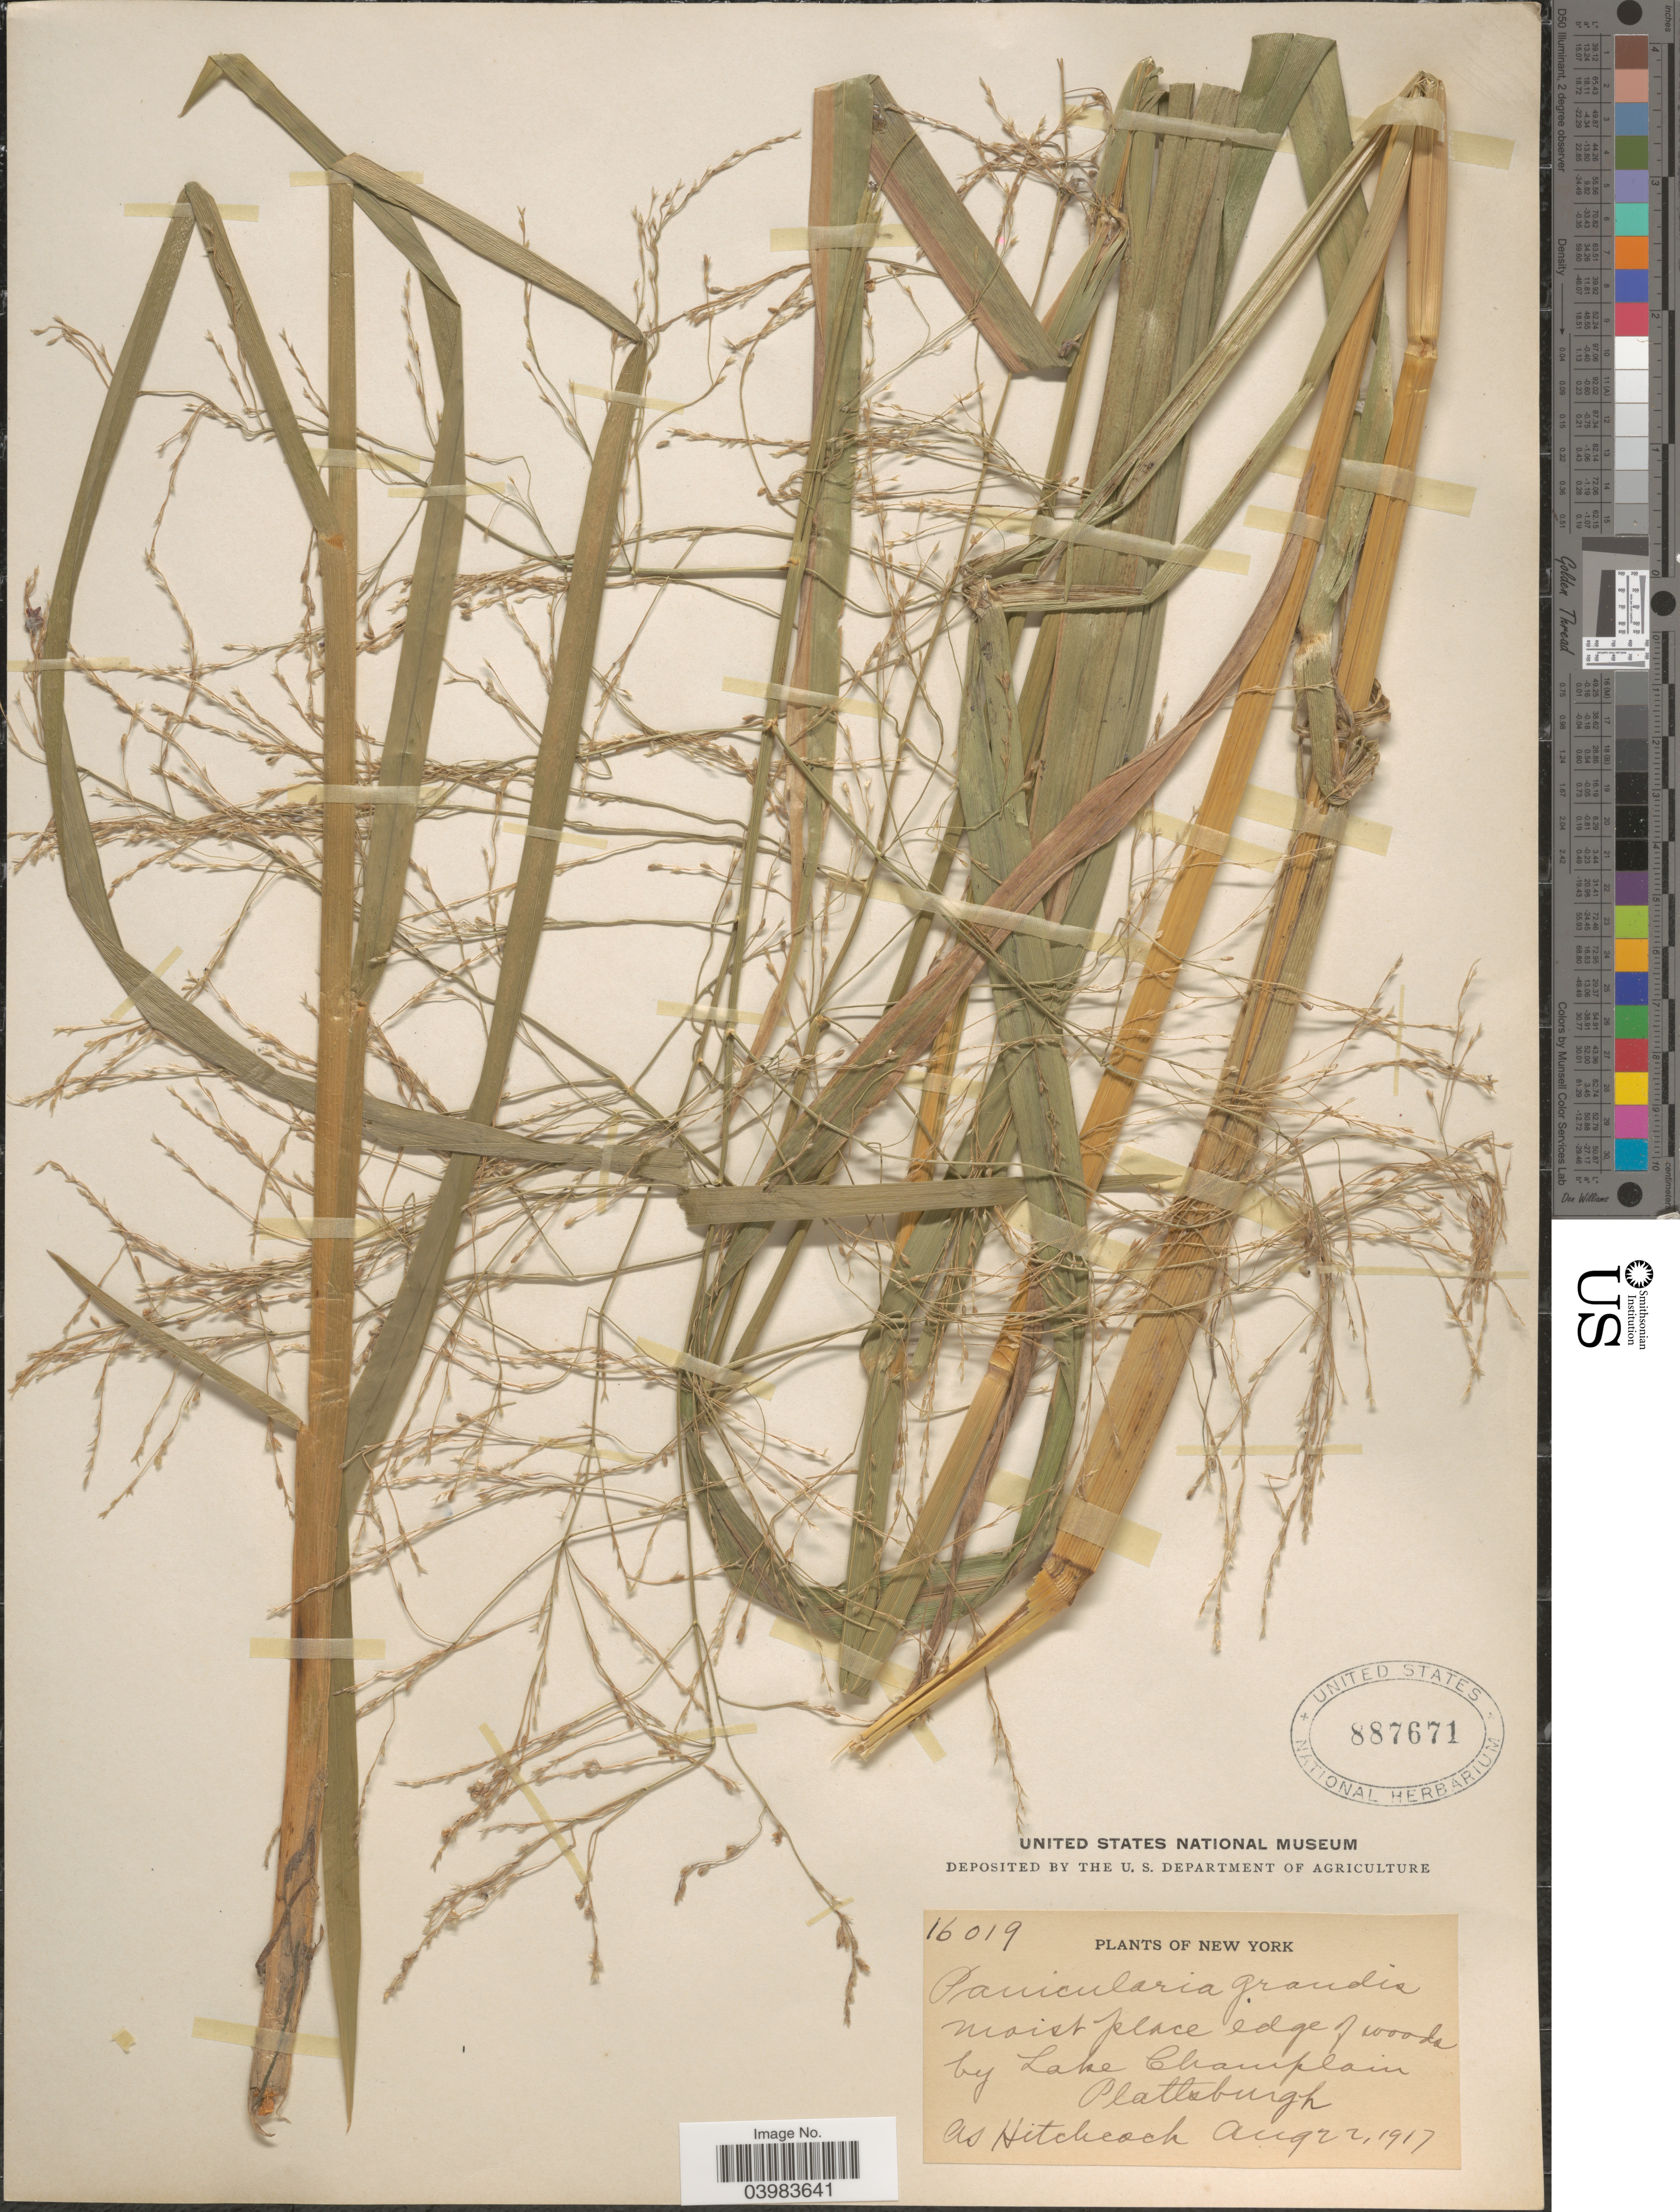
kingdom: Plantae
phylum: Tracheophyta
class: Liliopsida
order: Poales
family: Poaceae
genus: Glyceria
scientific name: Glyceria grandis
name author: S. Watson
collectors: A. S. Hitchcock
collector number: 16019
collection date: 1917-08-22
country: United States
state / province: New York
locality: Moist place edge of woods by Lake Champlain Plattsburgh.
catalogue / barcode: US 887671